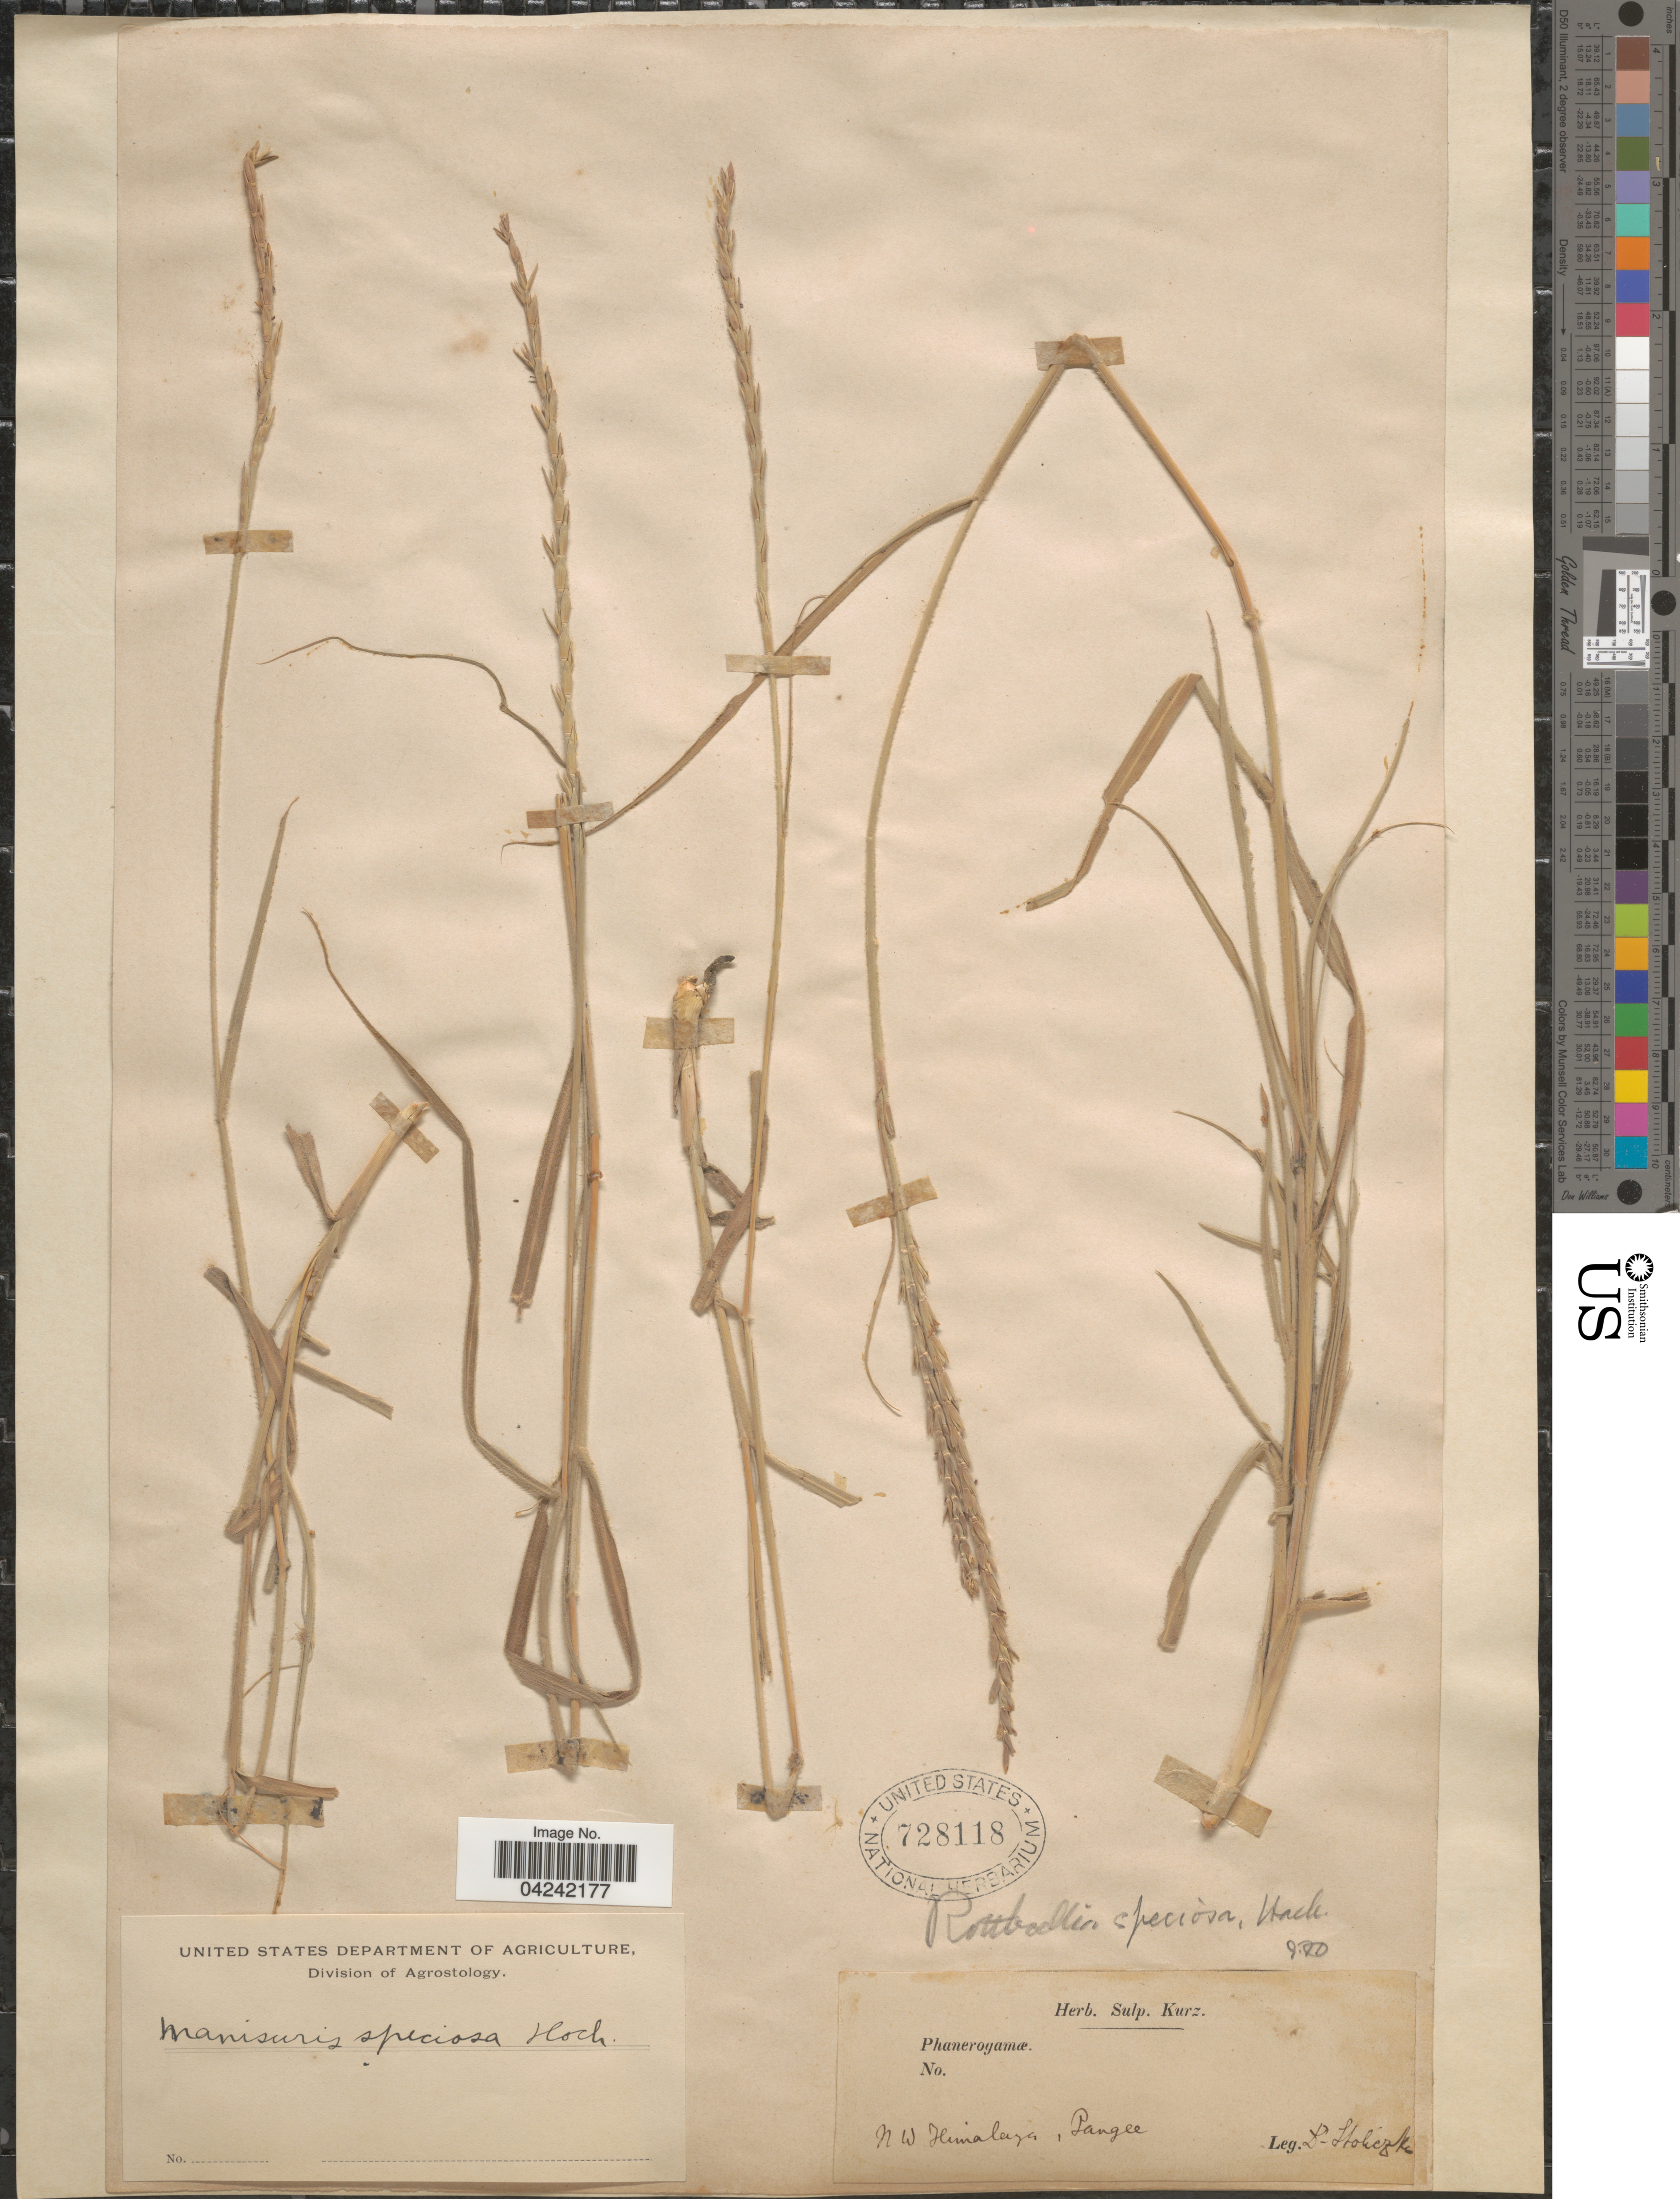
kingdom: Plantae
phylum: Tracheophyta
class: Liliopsida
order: Poales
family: Poaceae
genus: Phacelurus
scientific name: Phacelurus speciosus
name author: (Steud.) C. E. Hubb.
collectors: F. Stoliczka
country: India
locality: N.W. Himalaya, Pangee.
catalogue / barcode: US 728118